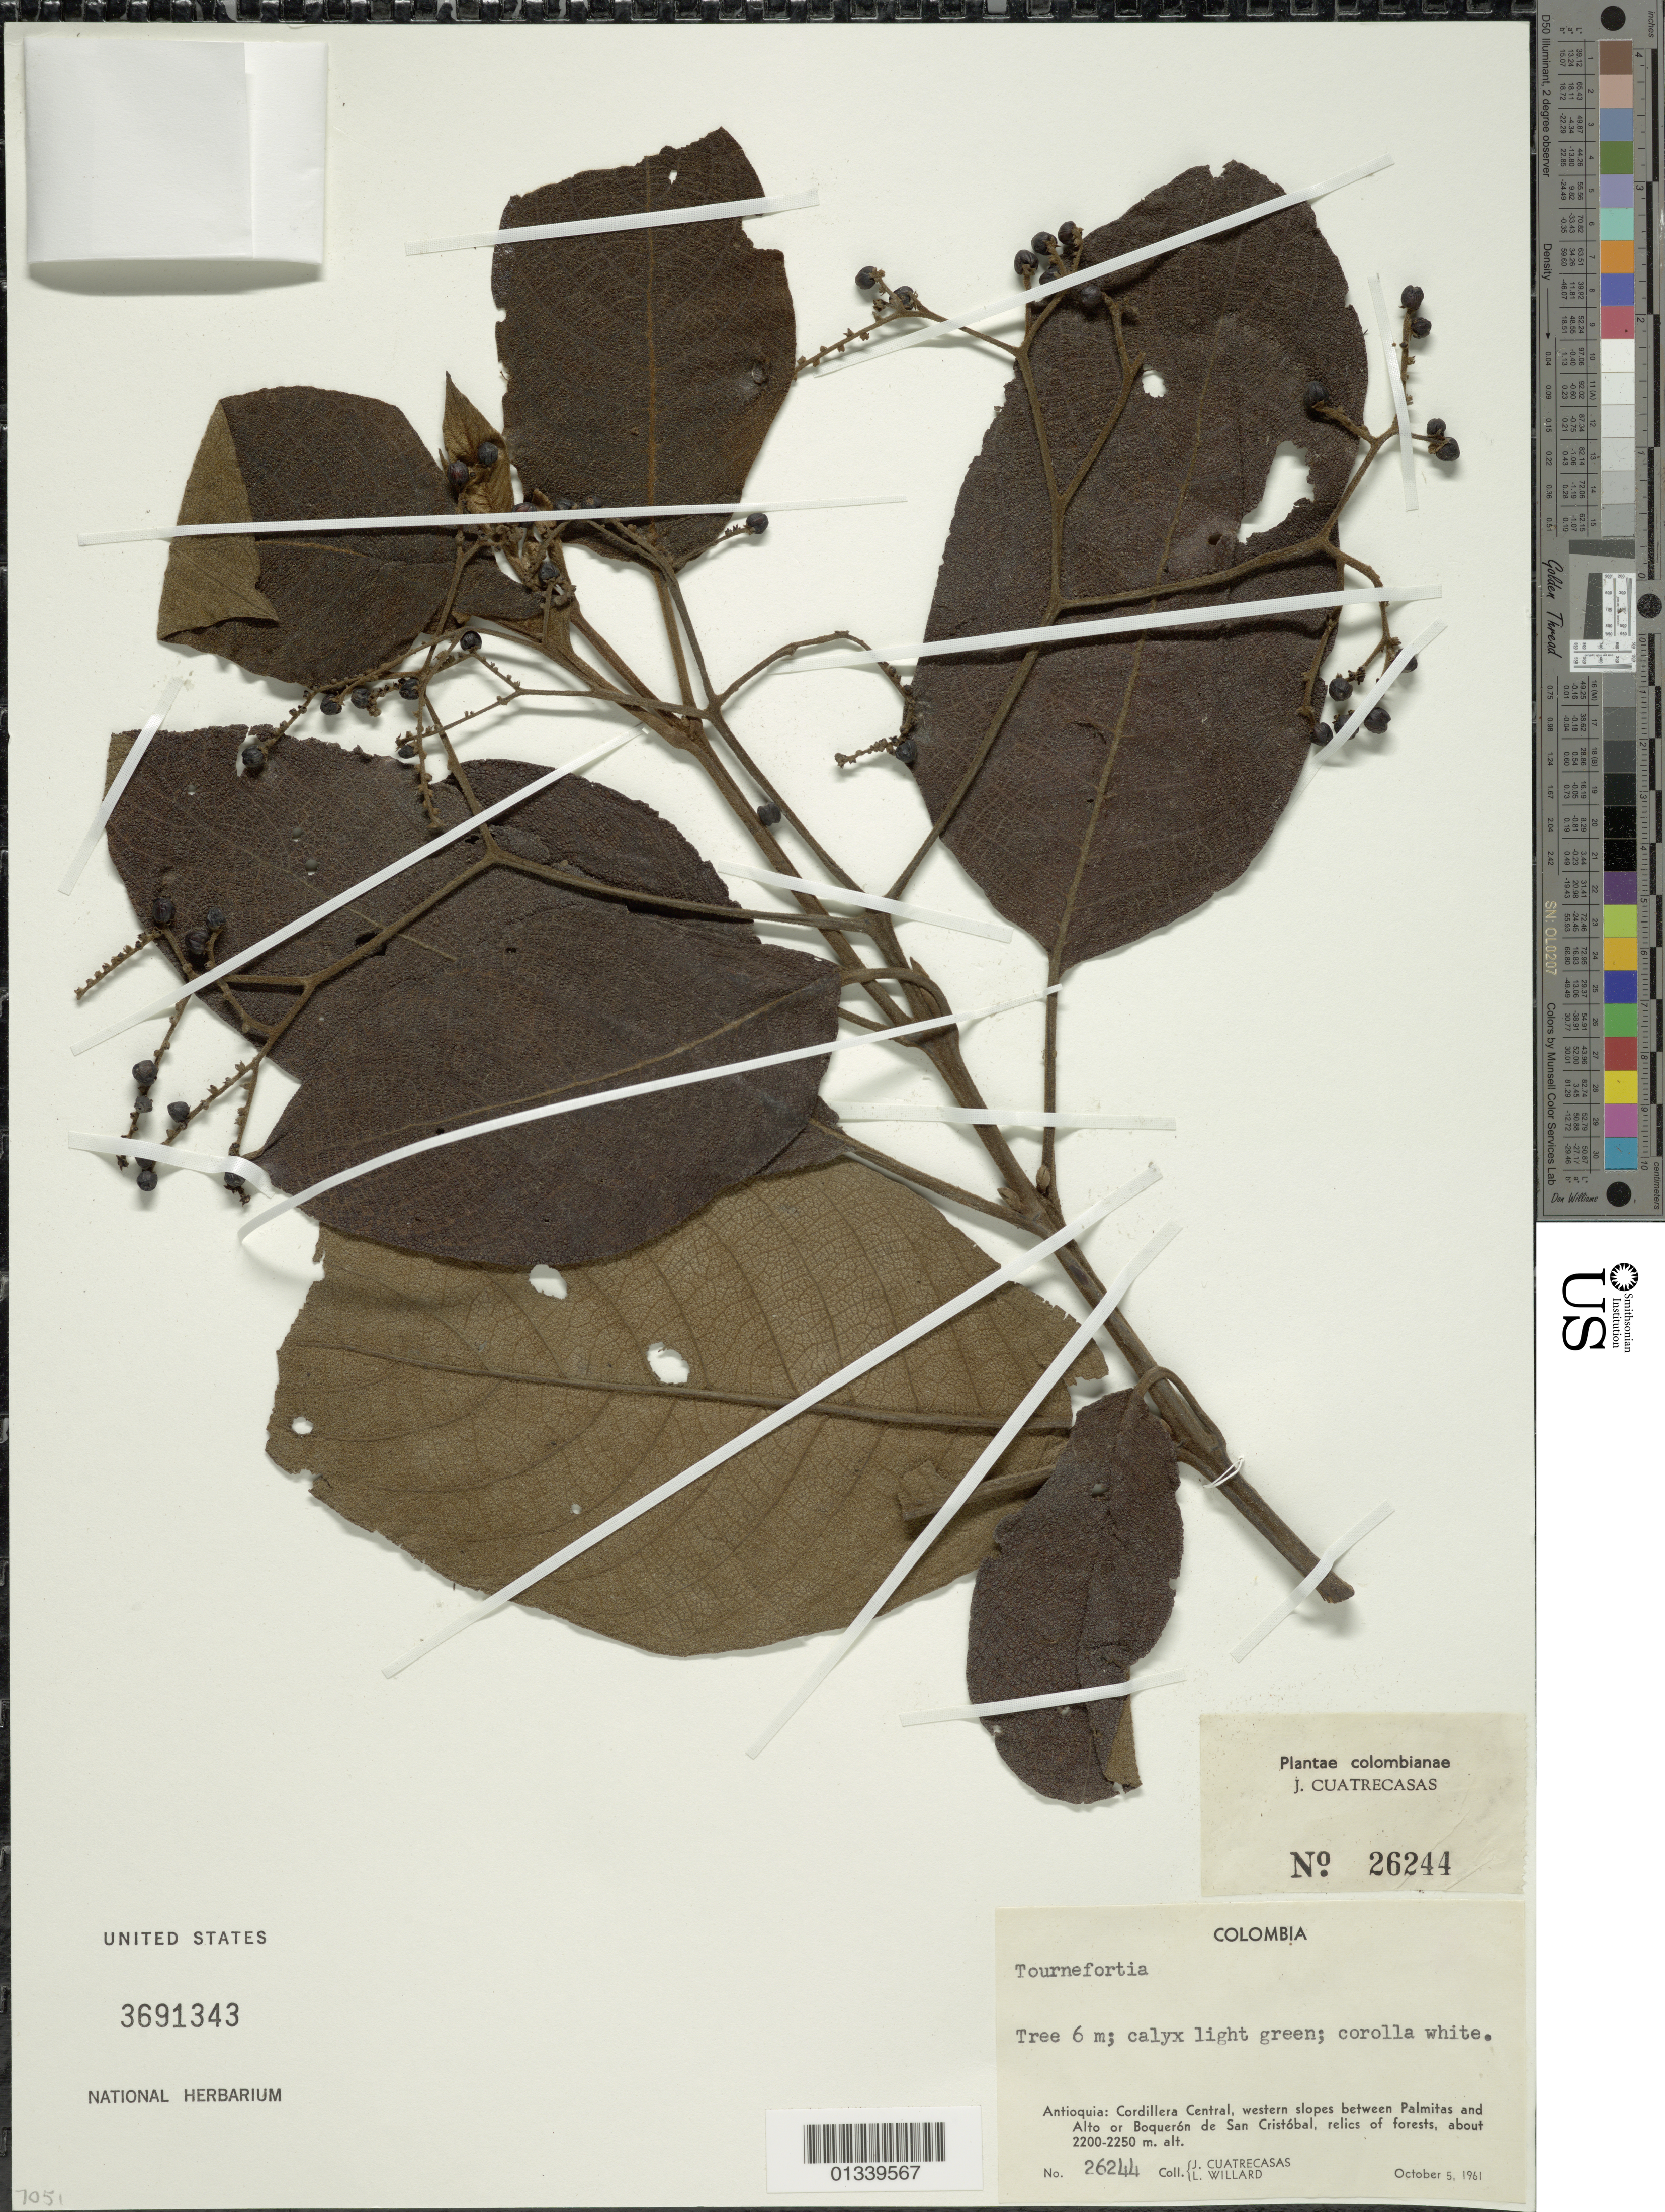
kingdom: Plantae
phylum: Tracheophyta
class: Magnoliopsida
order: Boraginales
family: Heliotropiaceae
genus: Tournefortia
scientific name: Tournefortia sp.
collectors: J. Cuatrecasas & L. Willard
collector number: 26244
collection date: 1961-10-05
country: Colombia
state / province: Antioquia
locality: Cordillera Central, western slopes between Palmitas and Alto or Boqueron de San Cristobal.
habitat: Relics of forests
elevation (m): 2200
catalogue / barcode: US 3691343